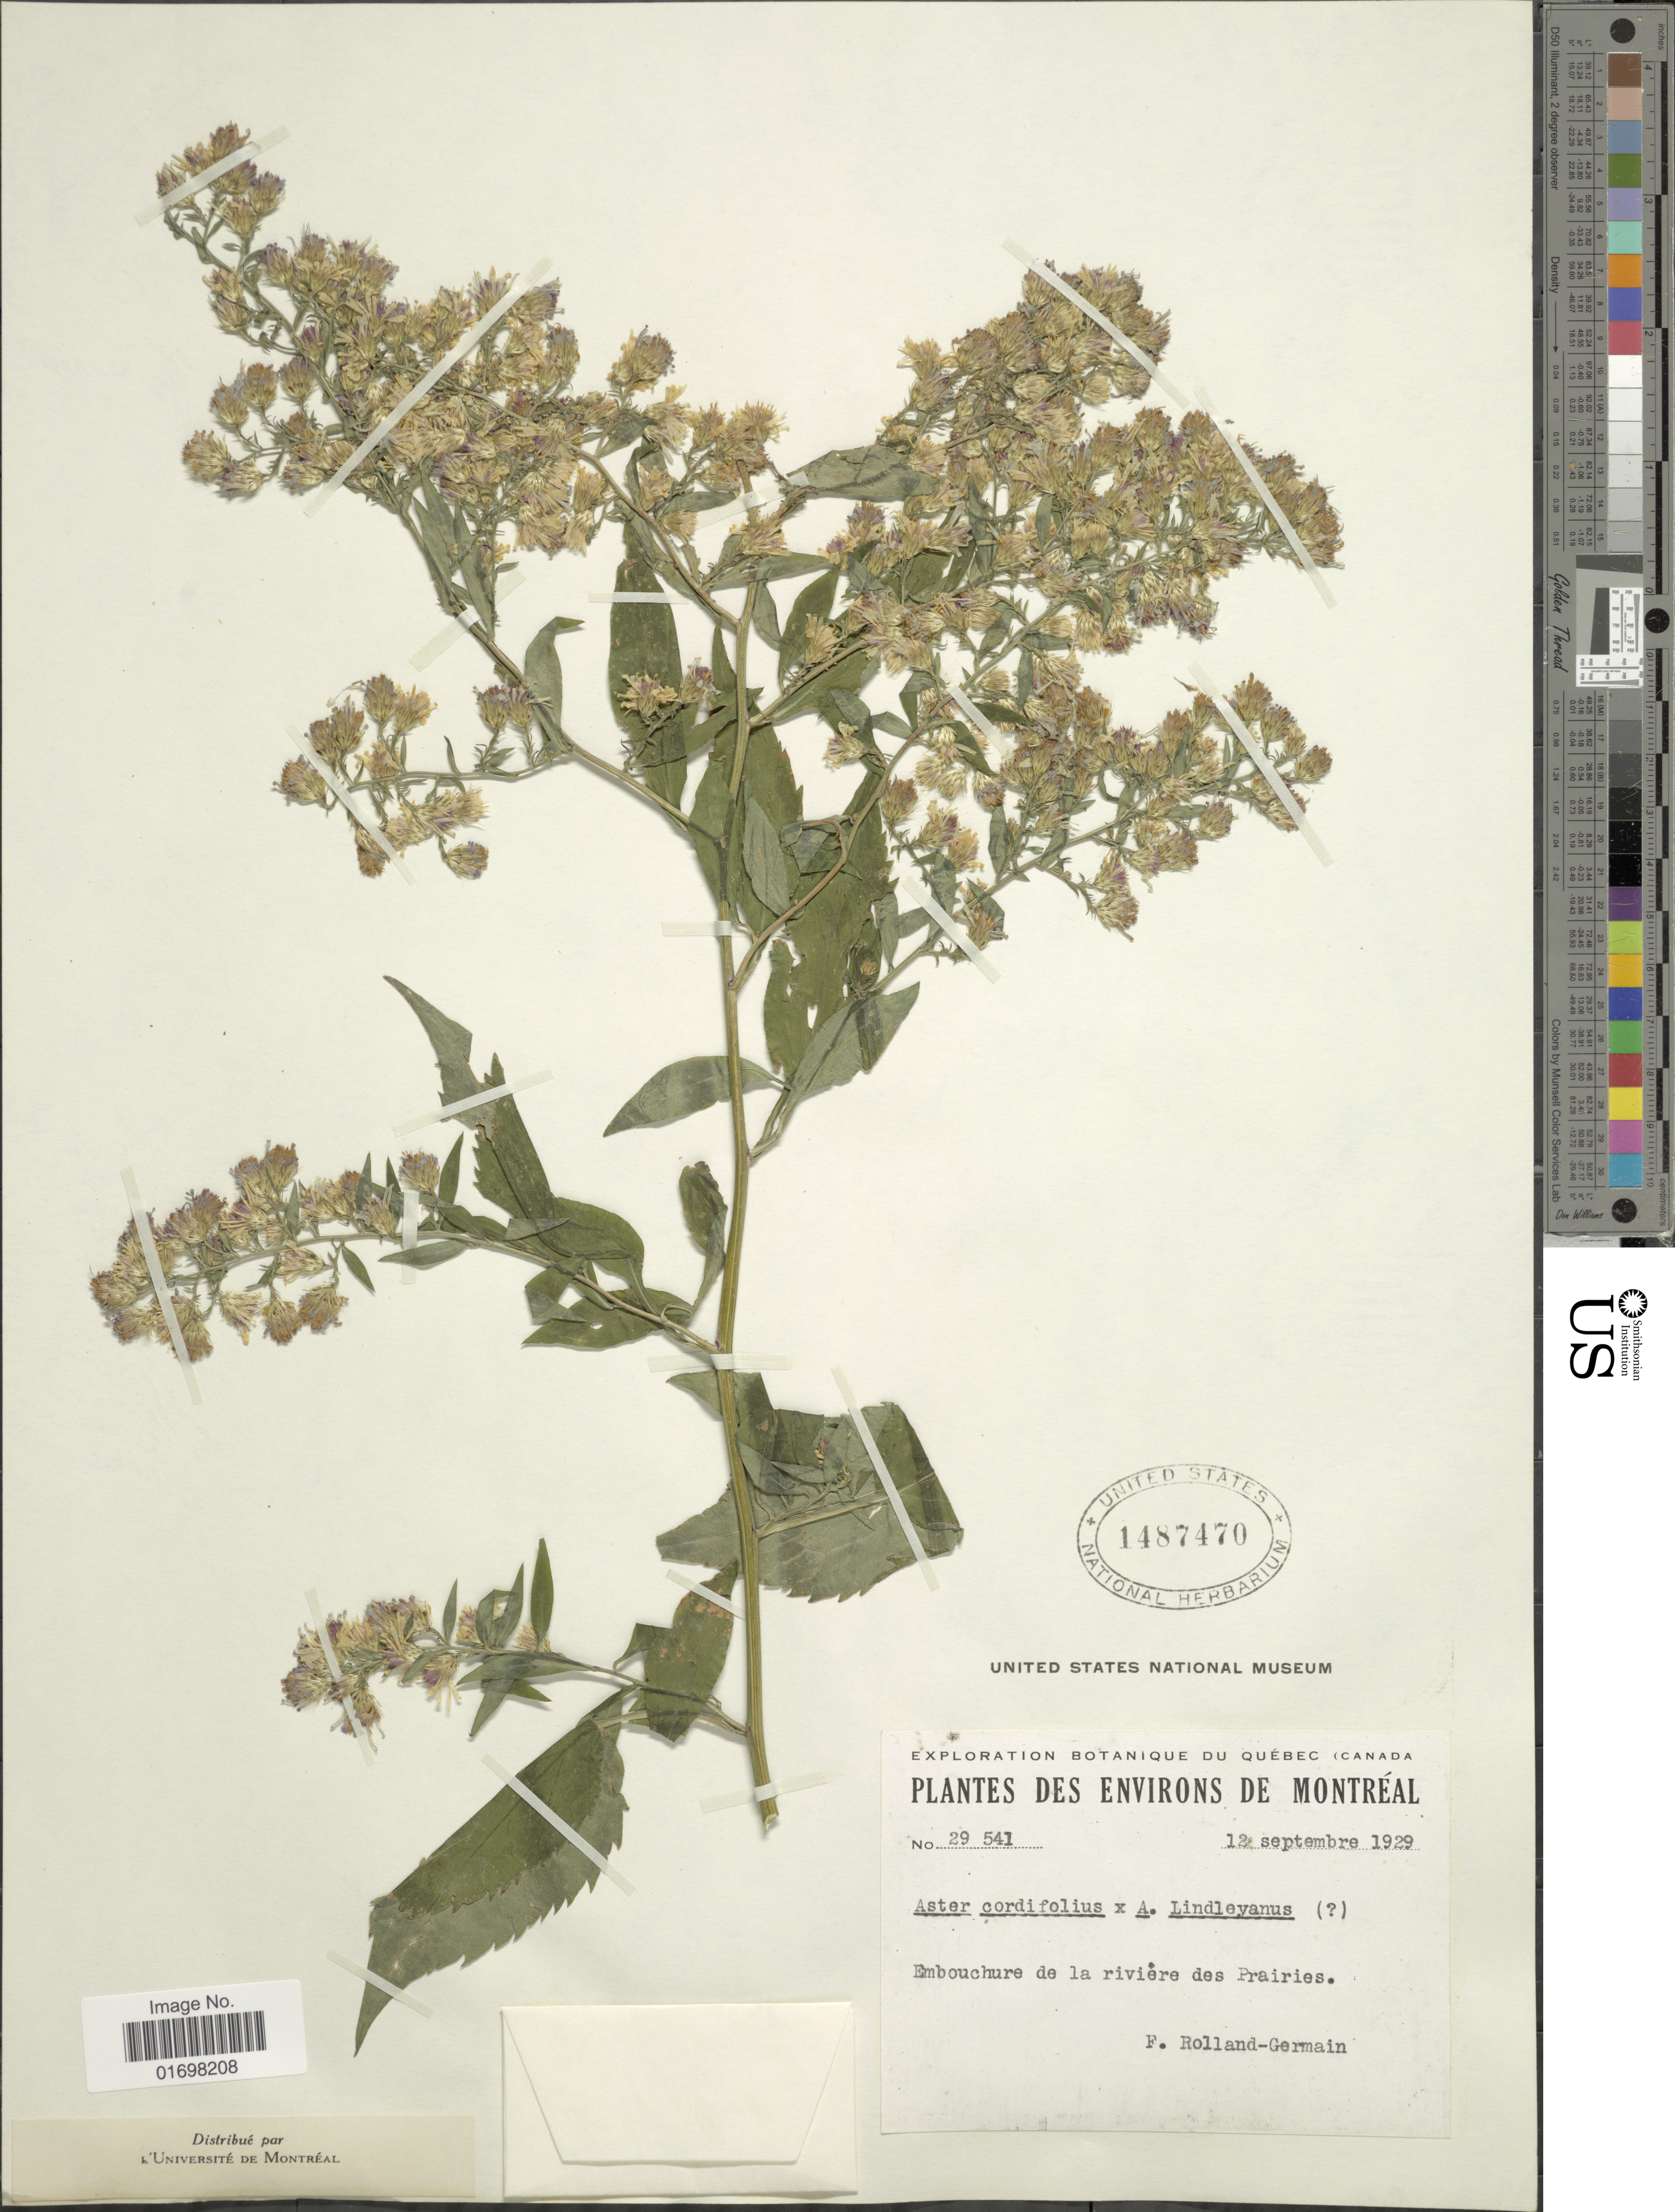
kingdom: Plantae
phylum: Tracheophyta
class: Magnoliopsida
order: Asterales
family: Asteraceae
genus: Symphyotrichum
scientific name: Symphyotrichum cordifolium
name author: (L.) G.L. Nesom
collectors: Rolland-Germain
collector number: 29541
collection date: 1929-09-12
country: Canada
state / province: Quebec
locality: Environs de Montreal. Embouchere de la riviere des Prairies.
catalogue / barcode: US 1487470